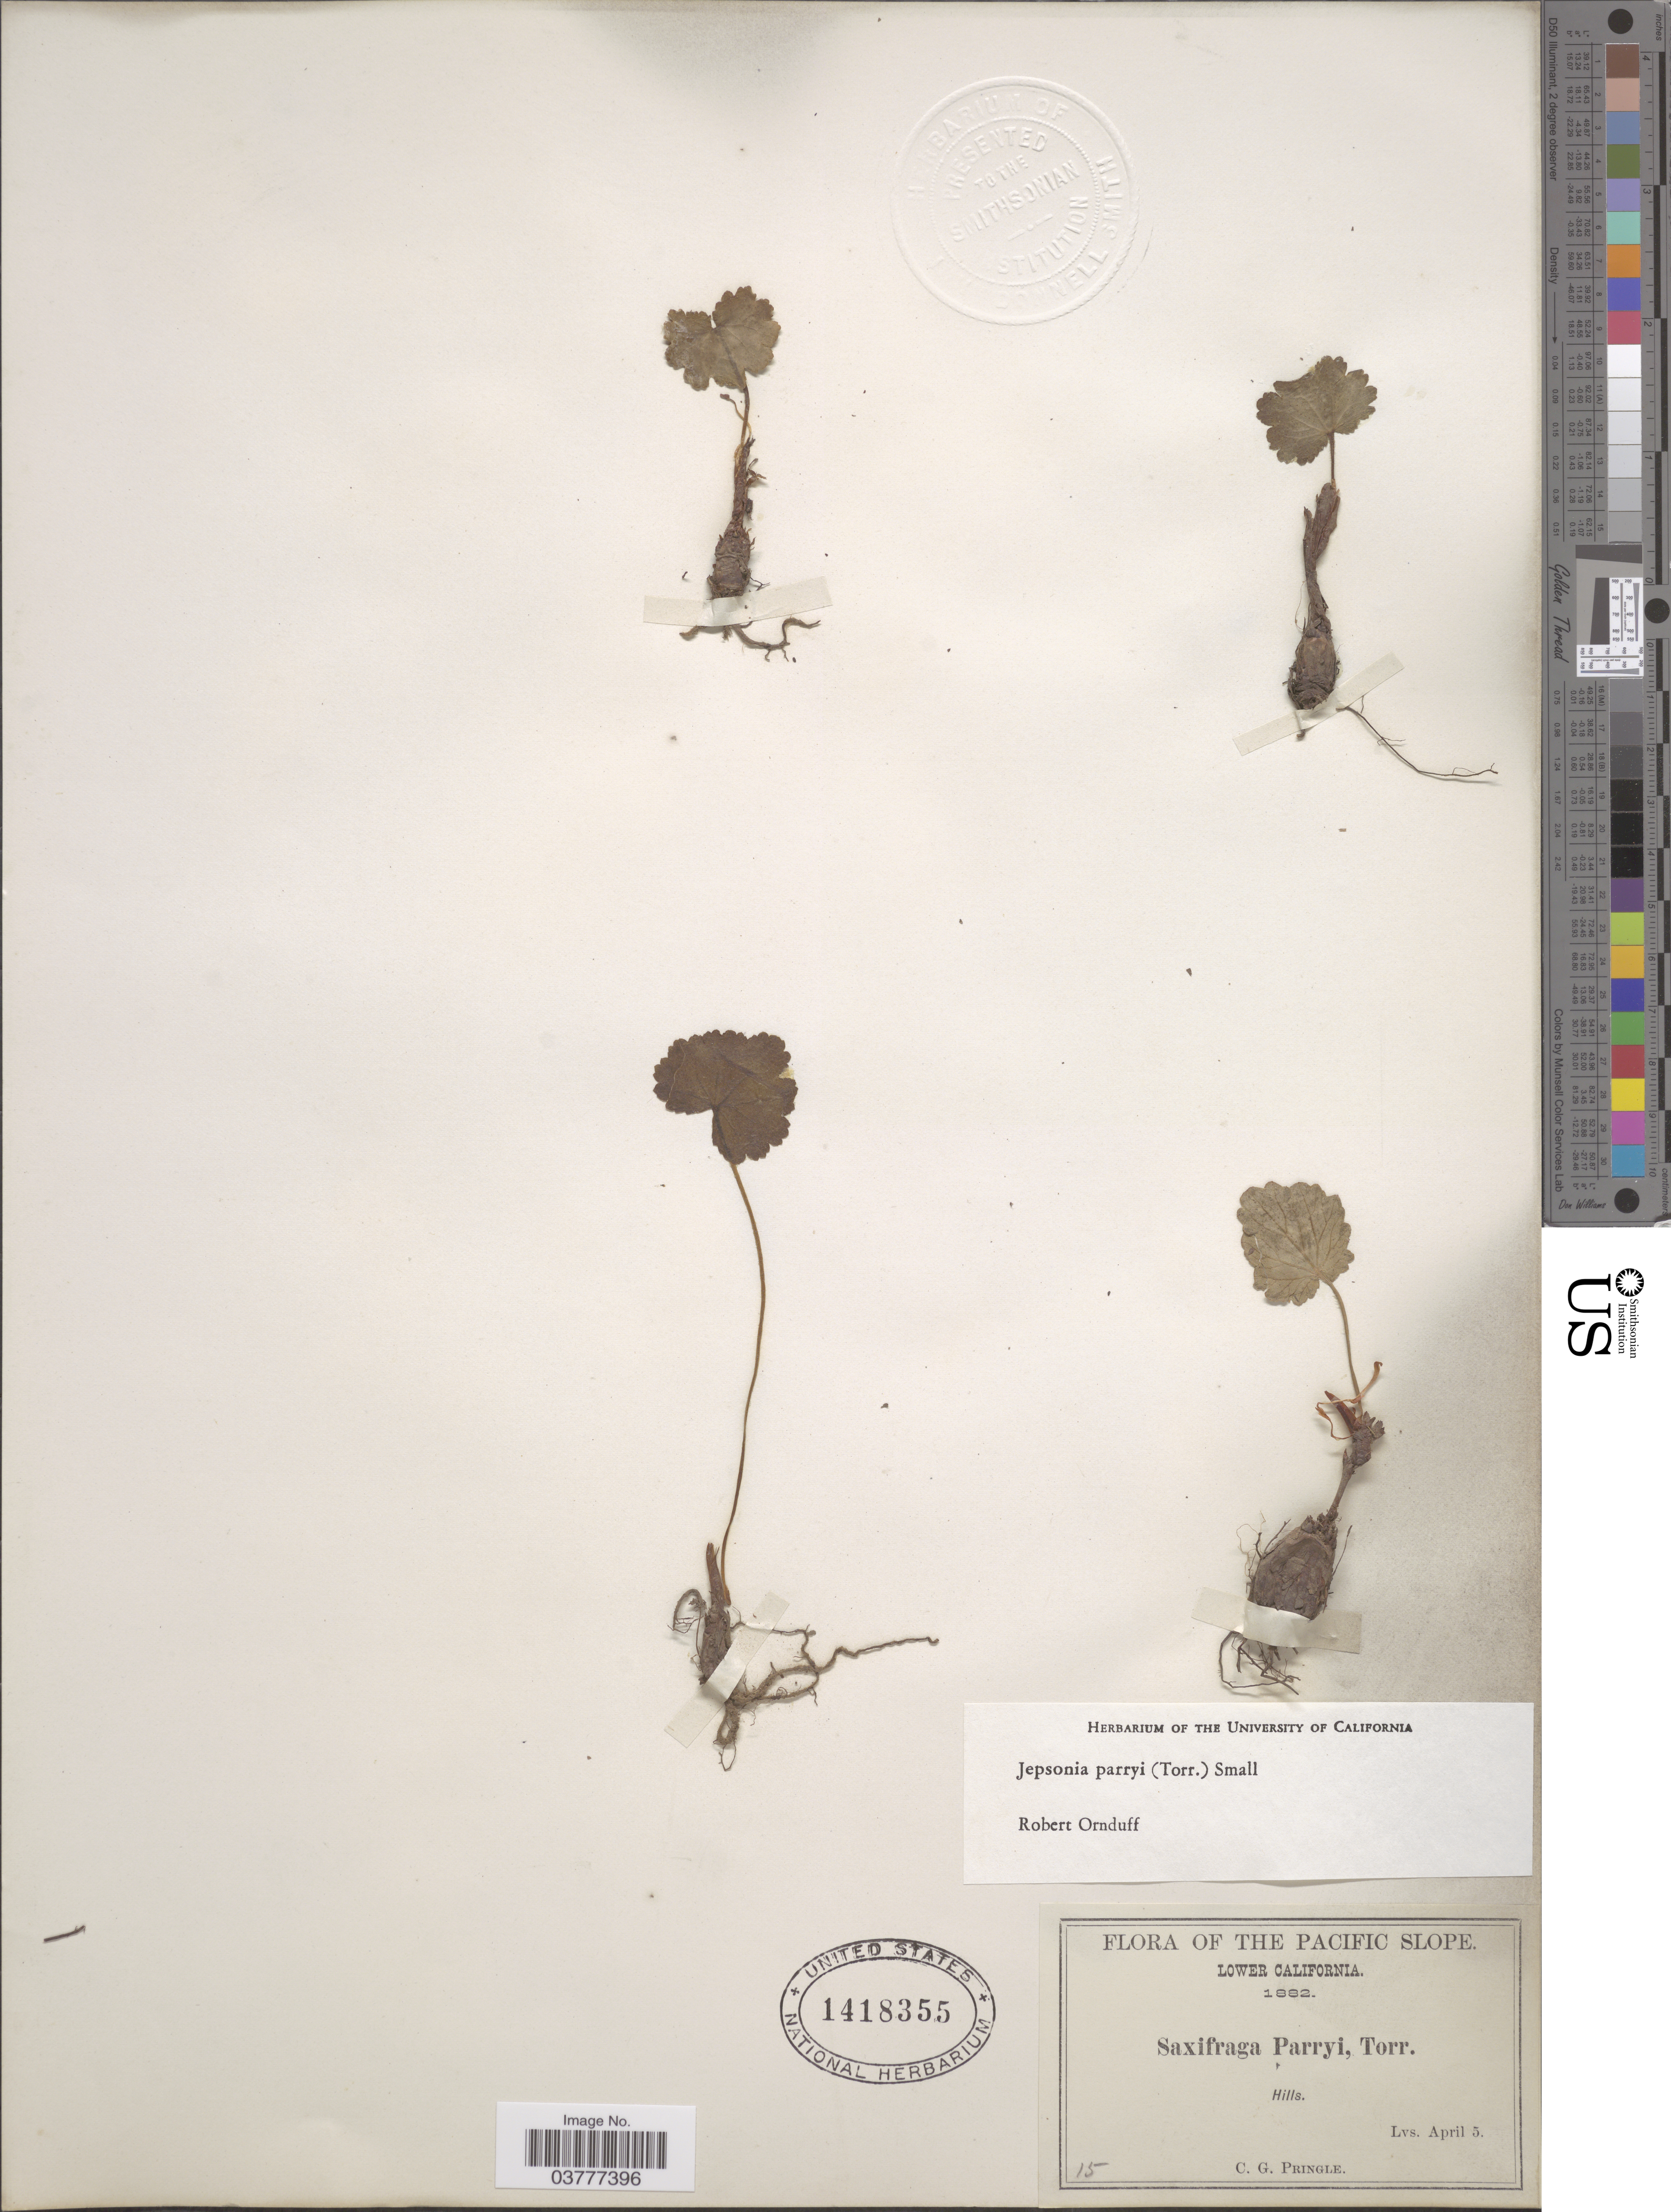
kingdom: Plantae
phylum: Tracheophyta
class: Magnoliopsida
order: Saxifragales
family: Saxifragaceae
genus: Jepsonia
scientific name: Jepsonia parryi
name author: (Torr.) Small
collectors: C. G. Pringle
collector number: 15?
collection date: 1882-04-05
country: Mexico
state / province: Baja California Norte / Baja California Sur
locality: The Pacific Slope, Lower California. Hills.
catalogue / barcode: US 1418355